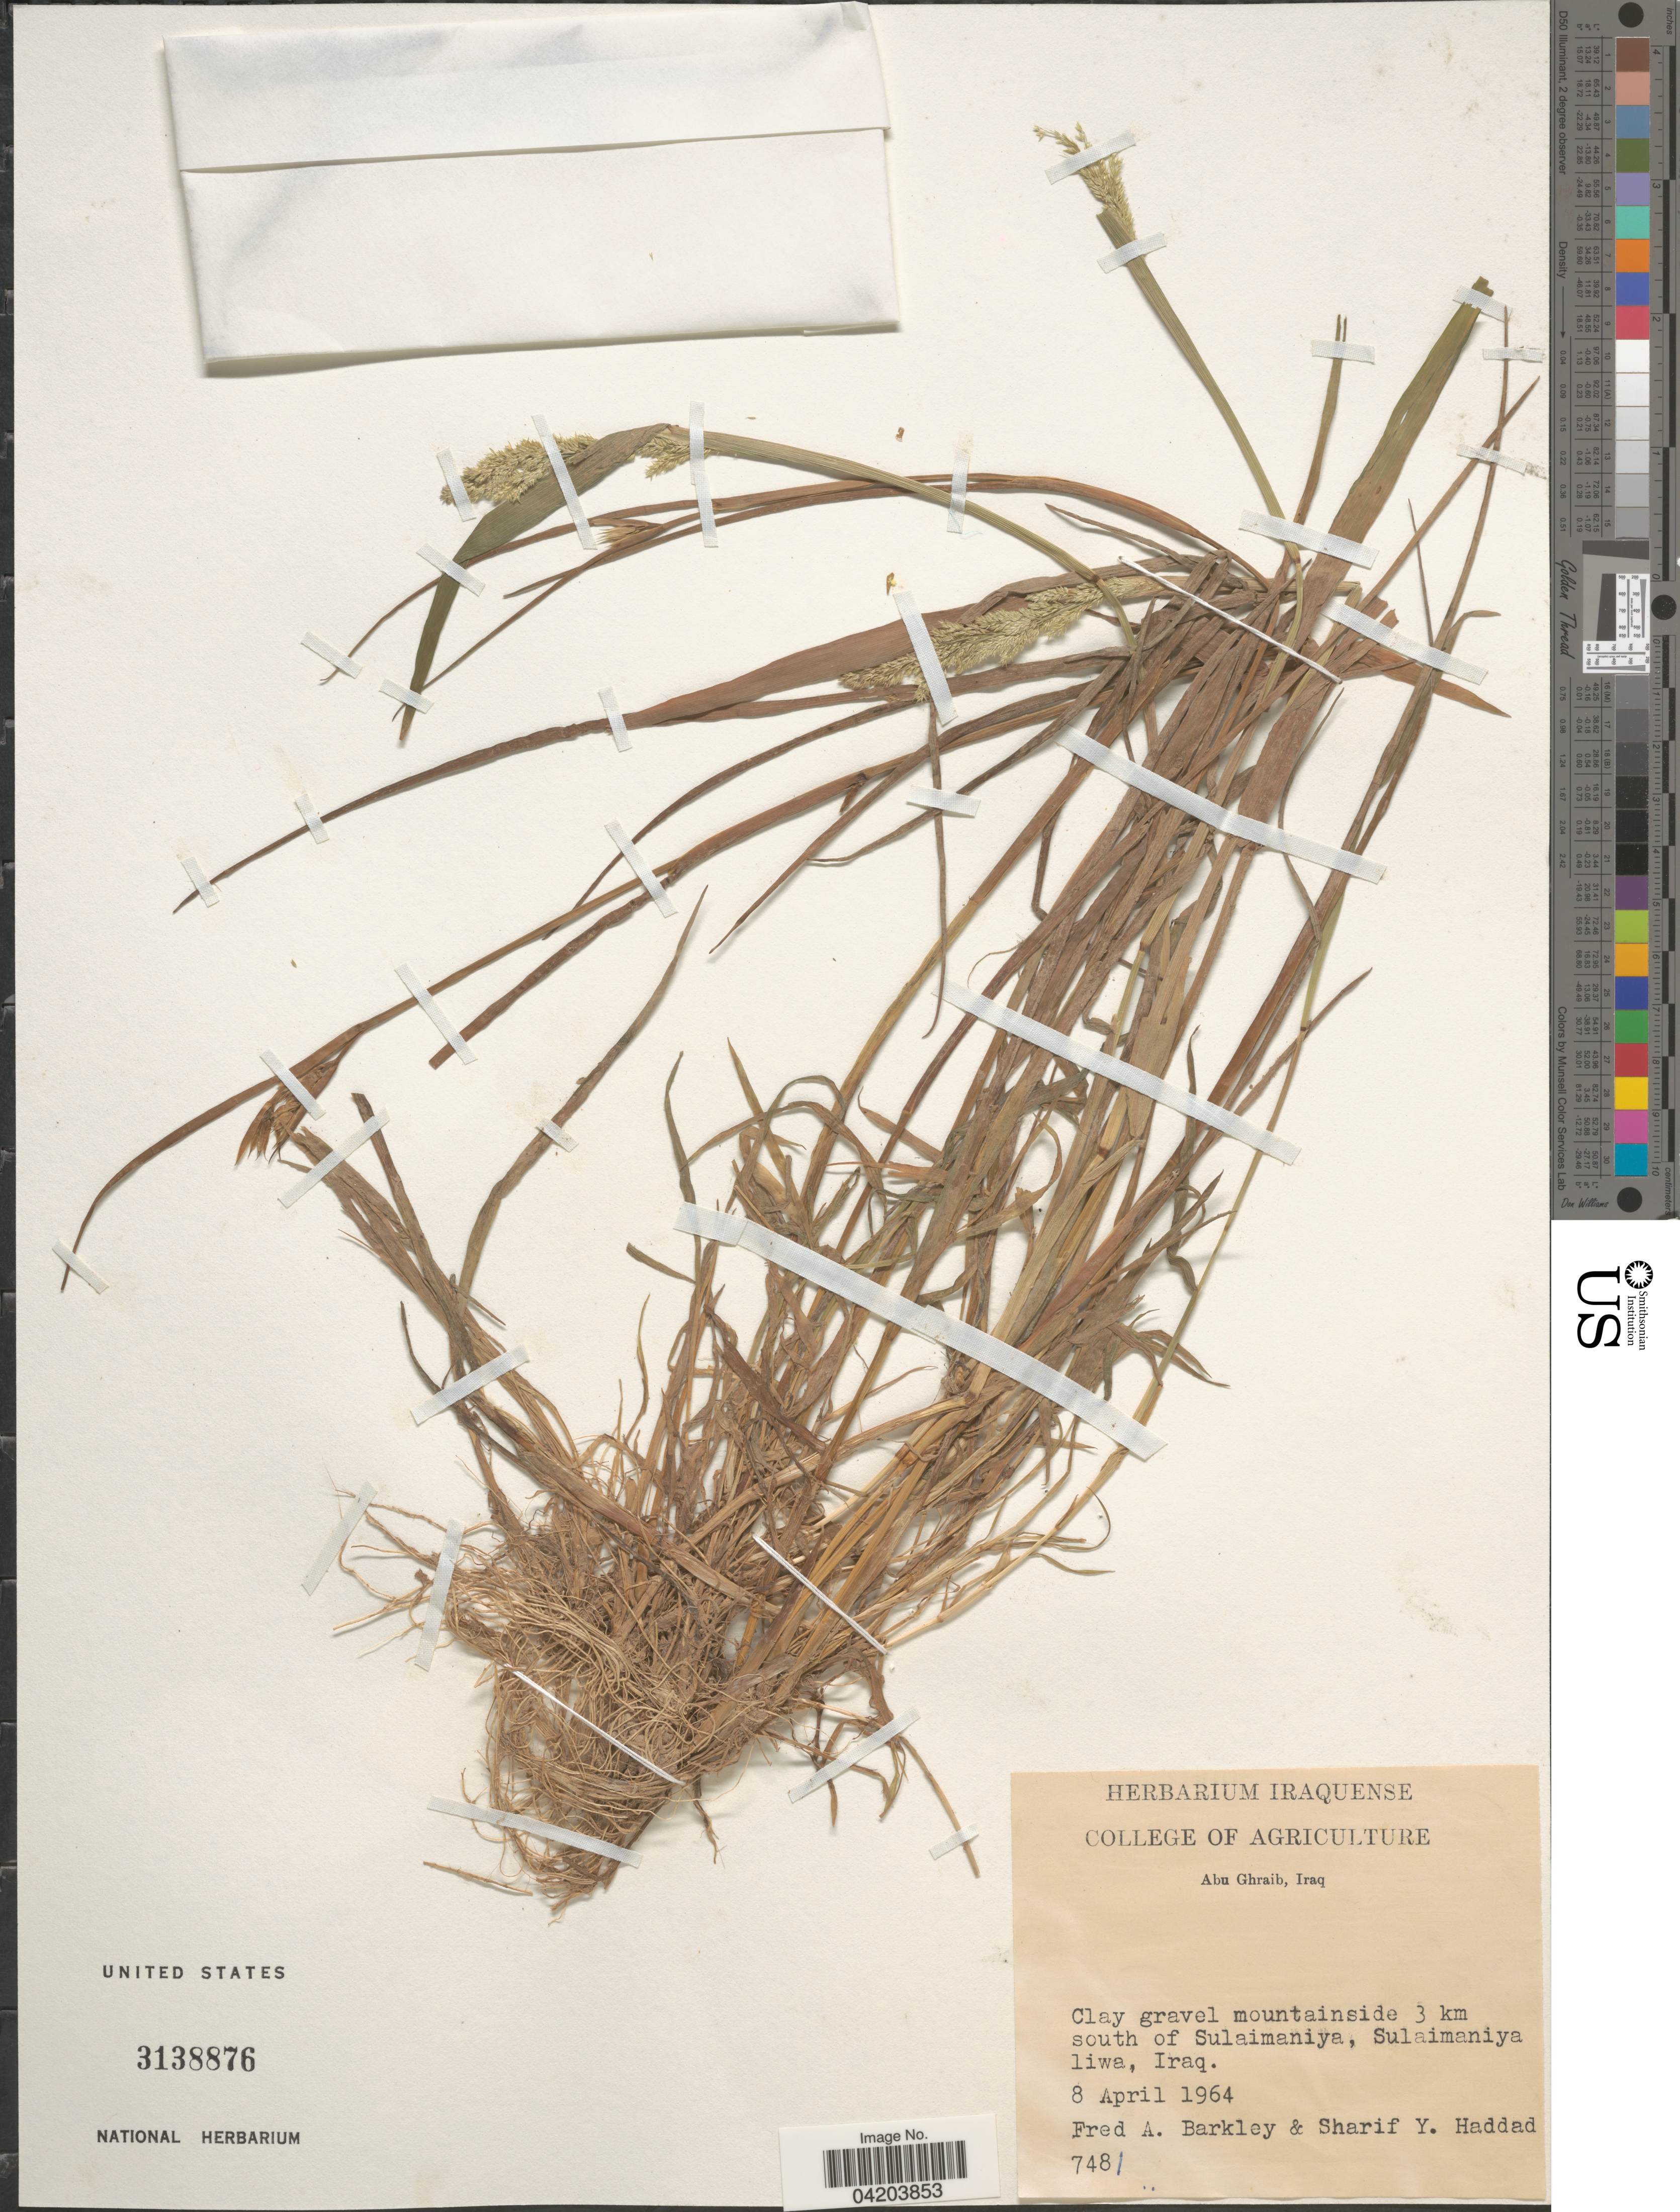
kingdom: Plantae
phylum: Tracheophyta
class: Liliopsida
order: Poales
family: Poaceae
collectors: F. A. Barkley & S. Haddad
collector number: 7481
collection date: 1964-04-08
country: Iraq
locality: Clay gravel mountainside 3 km south of Sulaimaniya, Sulaimaniya liwa.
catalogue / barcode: US 3138876